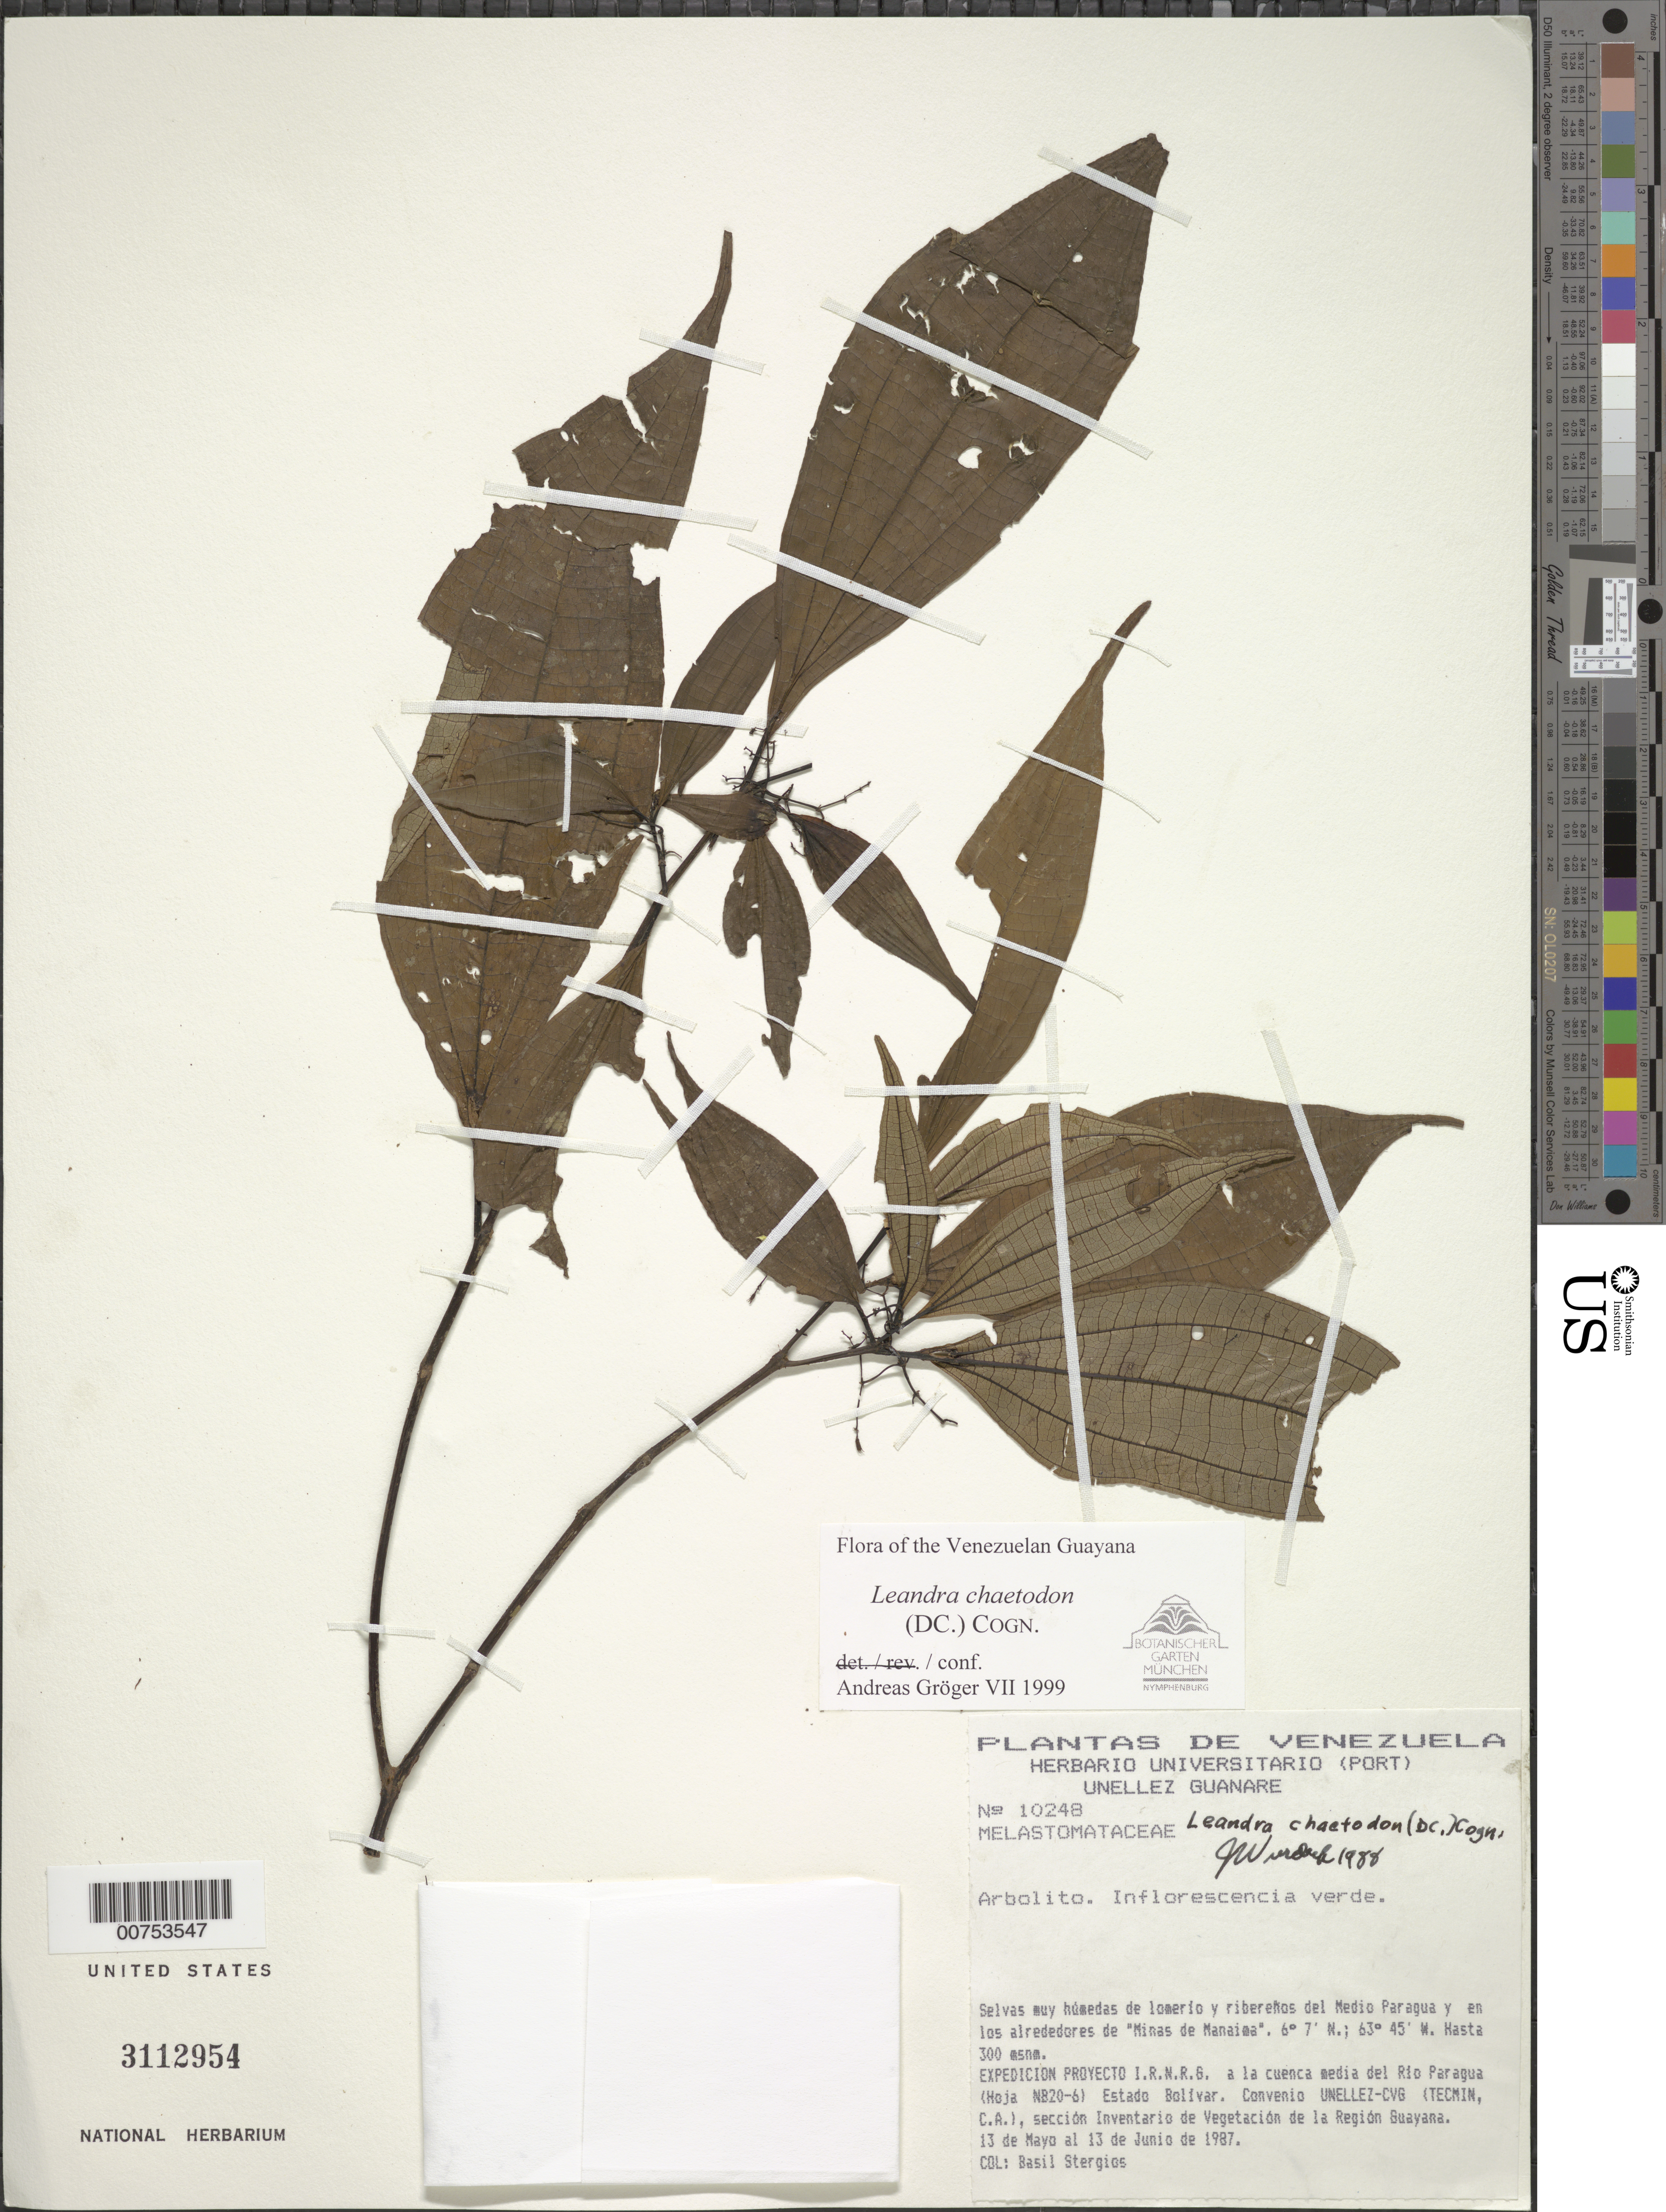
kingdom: Plantae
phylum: Tracheophyta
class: Magnoliopsida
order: Myrtales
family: Melastomataceae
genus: Leandra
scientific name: Leandra chaetodon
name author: (DC.) Cogn.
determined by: Gröger, A.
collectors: B. G. Stergios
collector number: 10248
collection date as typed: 13-May-87 to 13-Jun-87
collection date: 1987-05-13/1987-06-13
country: Venezuela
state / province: Bolívar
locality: Río Paragua, Medio Paragua y Minas de Manaima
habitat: Selvas muy húmedas de lomerio y riberenos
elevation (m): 300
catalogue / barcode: US 3112954